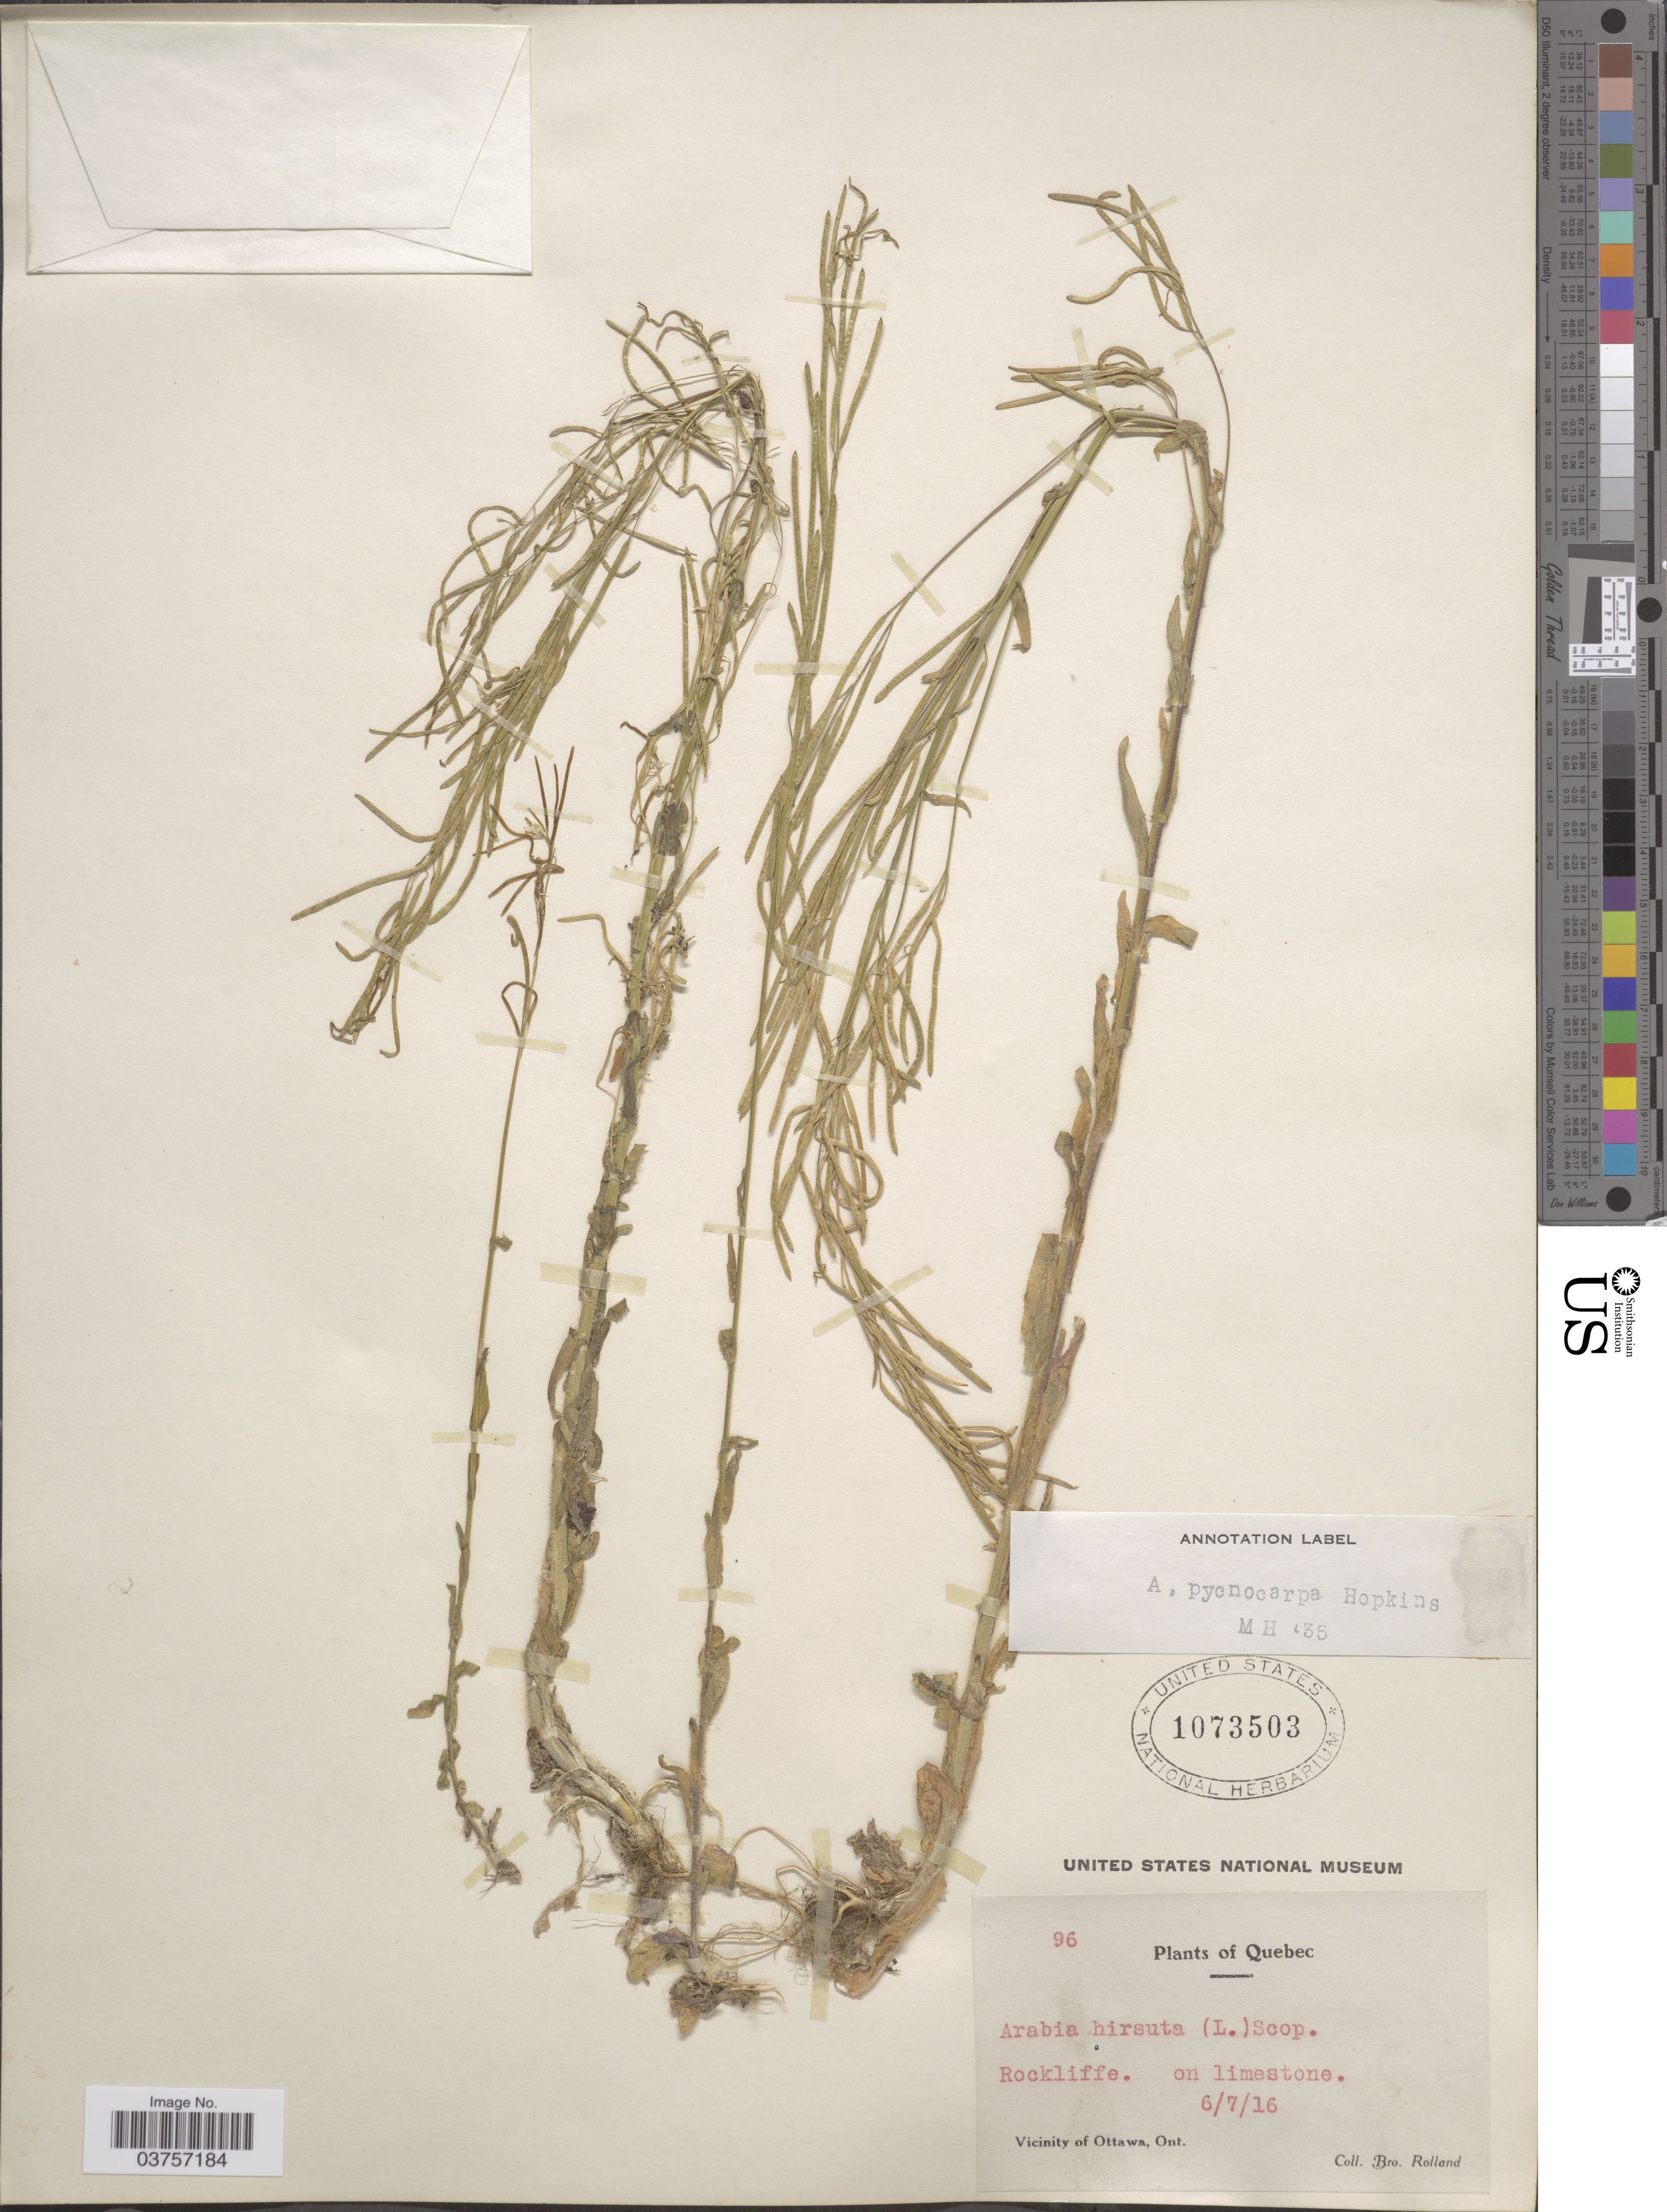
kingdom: Plantae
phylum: Tracheophyta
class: Magnoliopsida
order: Brassicales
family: Brassicaceae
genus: Arabis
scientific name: Arabis hirsuta var. pycnocarpa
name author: M. Hopkins & Rollins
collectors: B. Rolland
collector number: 96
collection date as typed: Transcribed d/m/y: 6/7/16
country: Canada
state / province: Quebec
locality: Rockliffe.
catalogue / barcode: US 1073503